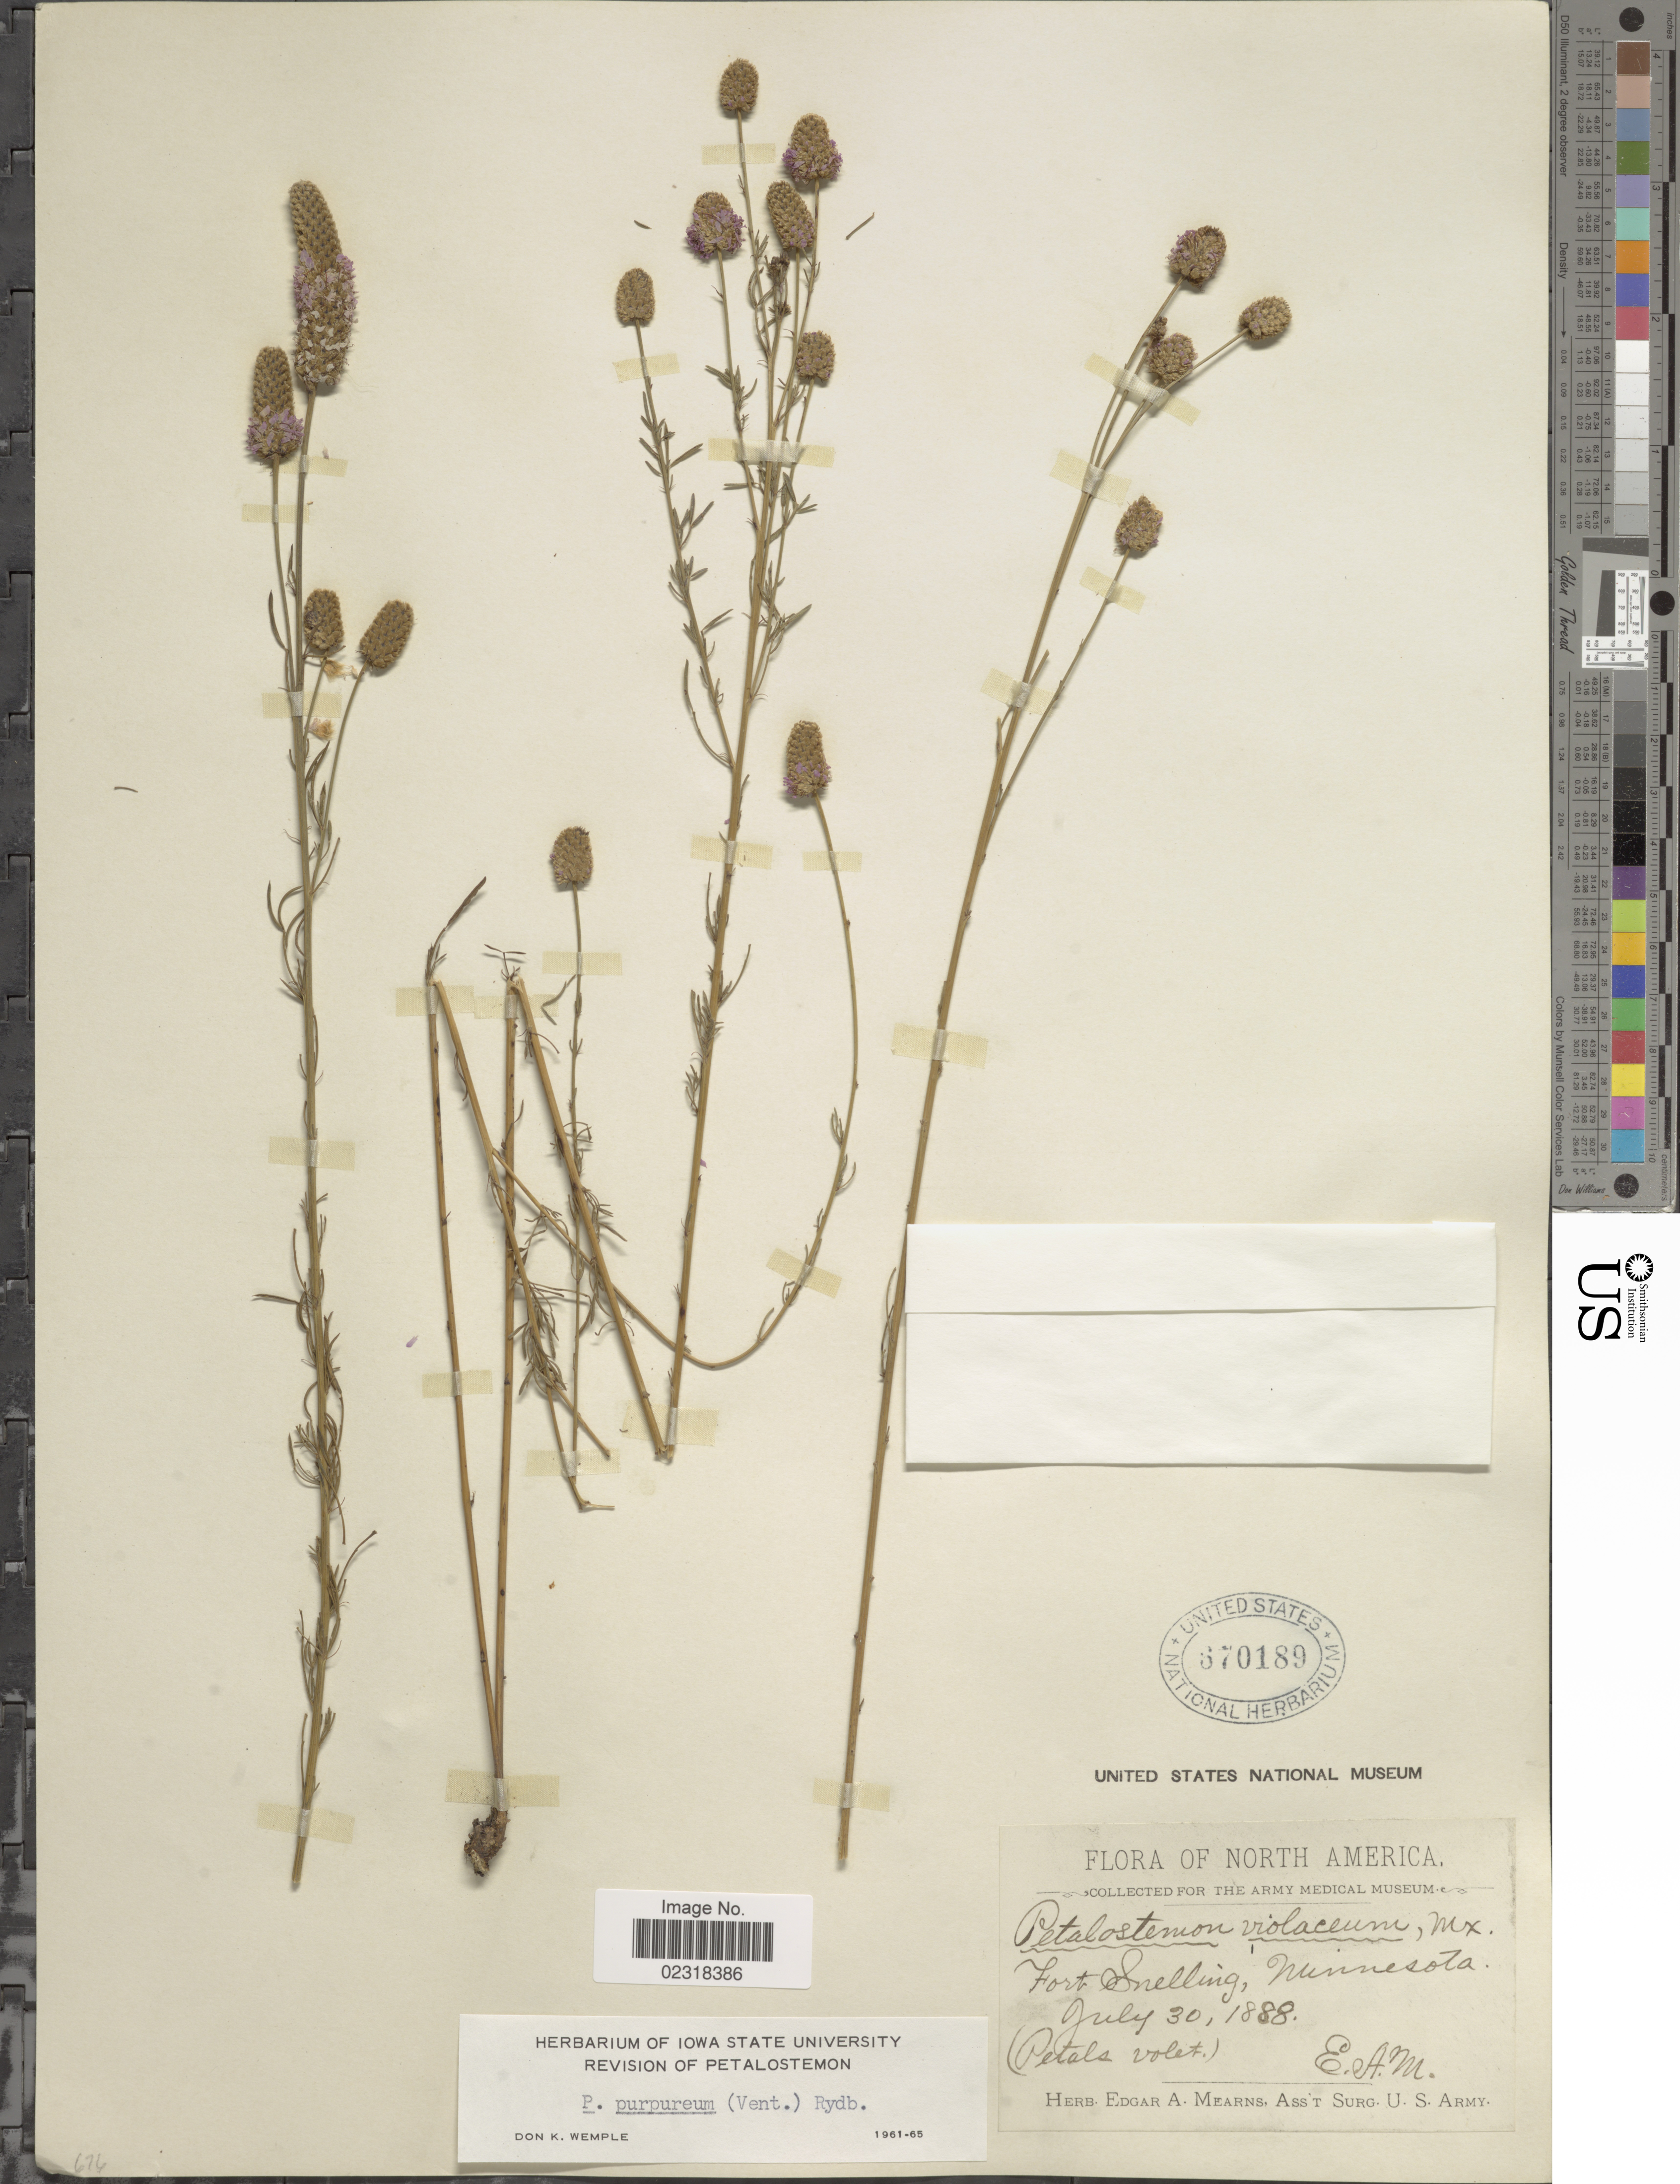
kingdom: Plantae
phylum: Tracheophyta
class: Magnoliopsida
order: Fabales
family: Fabaceae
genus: Dalea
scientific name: Dalea purpurea var. purpurea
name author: Vent.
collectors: E. A. Mearns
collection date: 1888-07-30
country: United States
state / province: Minnesota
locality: Fort Snelling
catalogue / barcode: US 370189